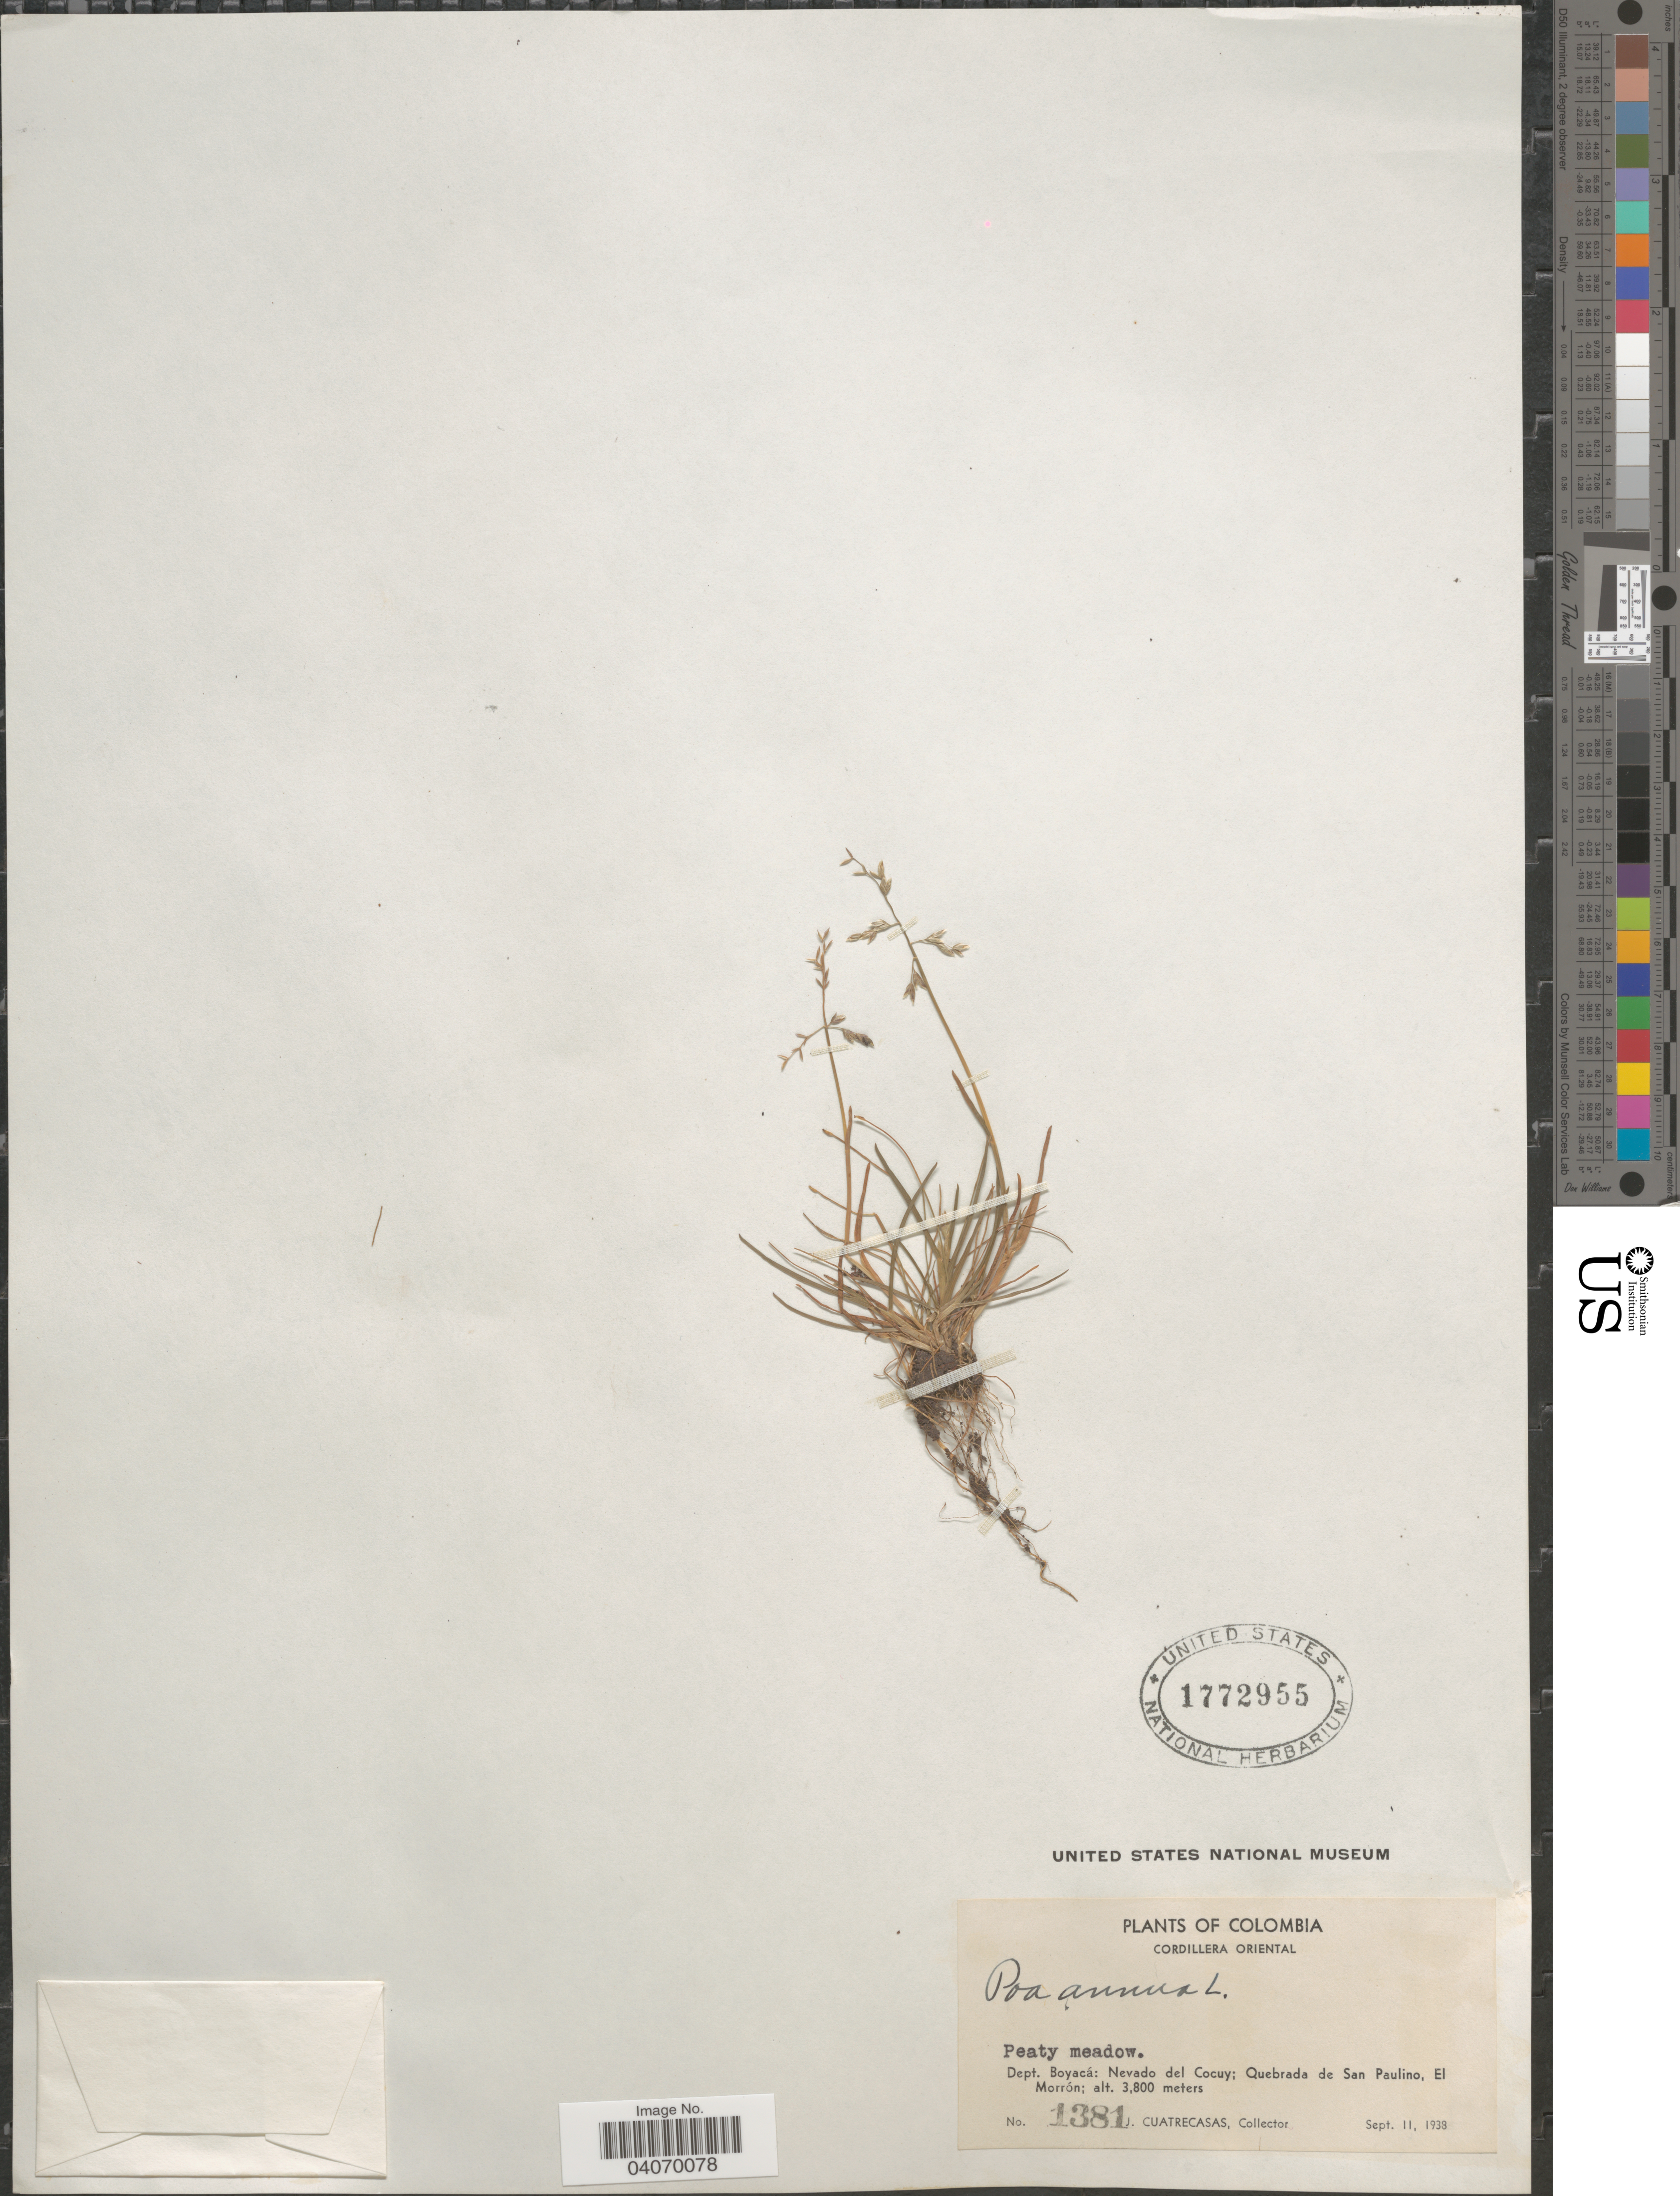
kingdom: Plantae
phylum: Tracheophyta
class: Liliopsida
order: Poales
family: Poaceae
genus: Poa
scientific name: Poa annua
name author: L.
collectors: J. Cuatrecasas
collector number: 1381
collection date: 1938-09-11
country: Colombia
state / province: Boyacá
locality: Cordillera Oriental. Dept. Boyacá: Nevado del Cocuy; Quebrada de San Paulino, El Morrón.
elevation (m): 3800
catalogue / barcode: US 1772955